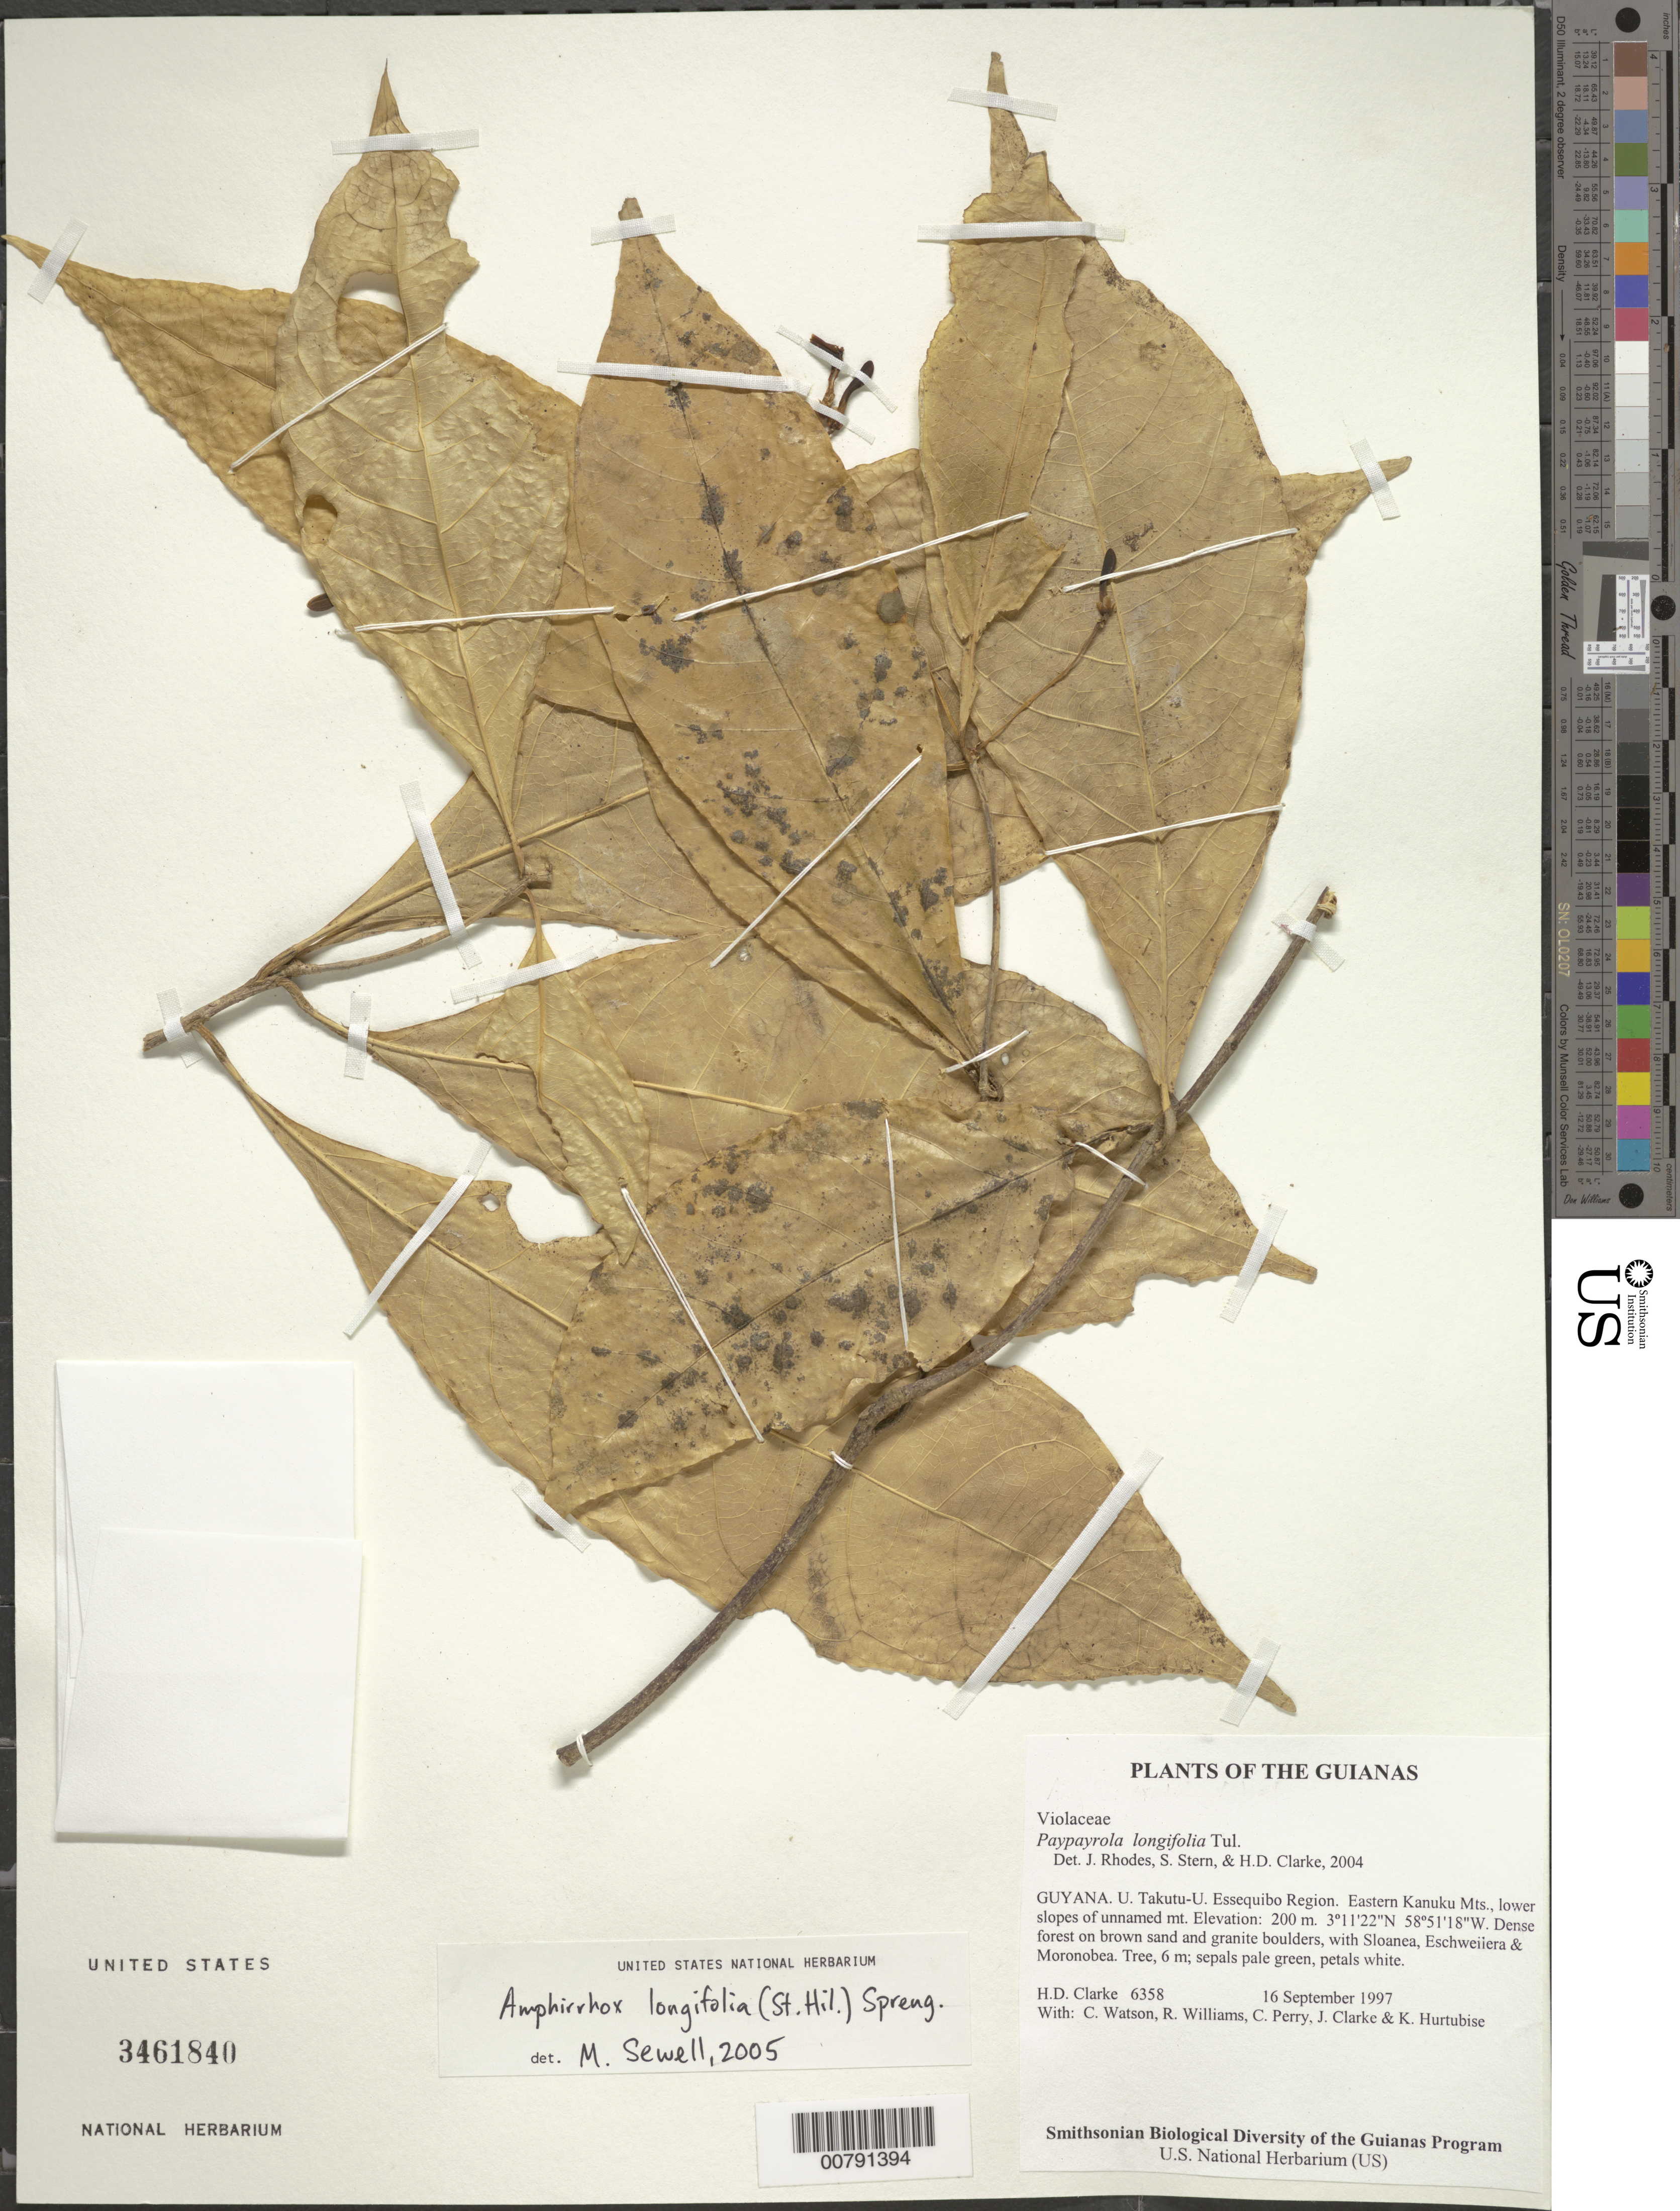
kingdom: Plantae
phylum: Tracheophyta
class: Magnoliopsida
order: Malpighiales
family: Violaceae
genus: Amphirrhox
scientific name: Amphirrhox longifolia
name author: (A. St.-Hil.) Spreng.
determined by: Sewell, M.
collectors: H. D. Clarke, C. Watson, R. Williams, C. Perry, J. Clarke & K. Hurtubise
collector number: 6358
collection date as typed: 16 September 1997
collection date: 1997-09-16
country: Guyana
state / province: U. Takutu-U. Essequibo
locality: Eastern Kanuku Mts., lower slopes of unnamed mt.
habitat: Dense forest on brown sand and granite boulders, with Sloanea, Eschweilera & Moronobea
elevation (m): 200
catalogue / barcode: US 3461840